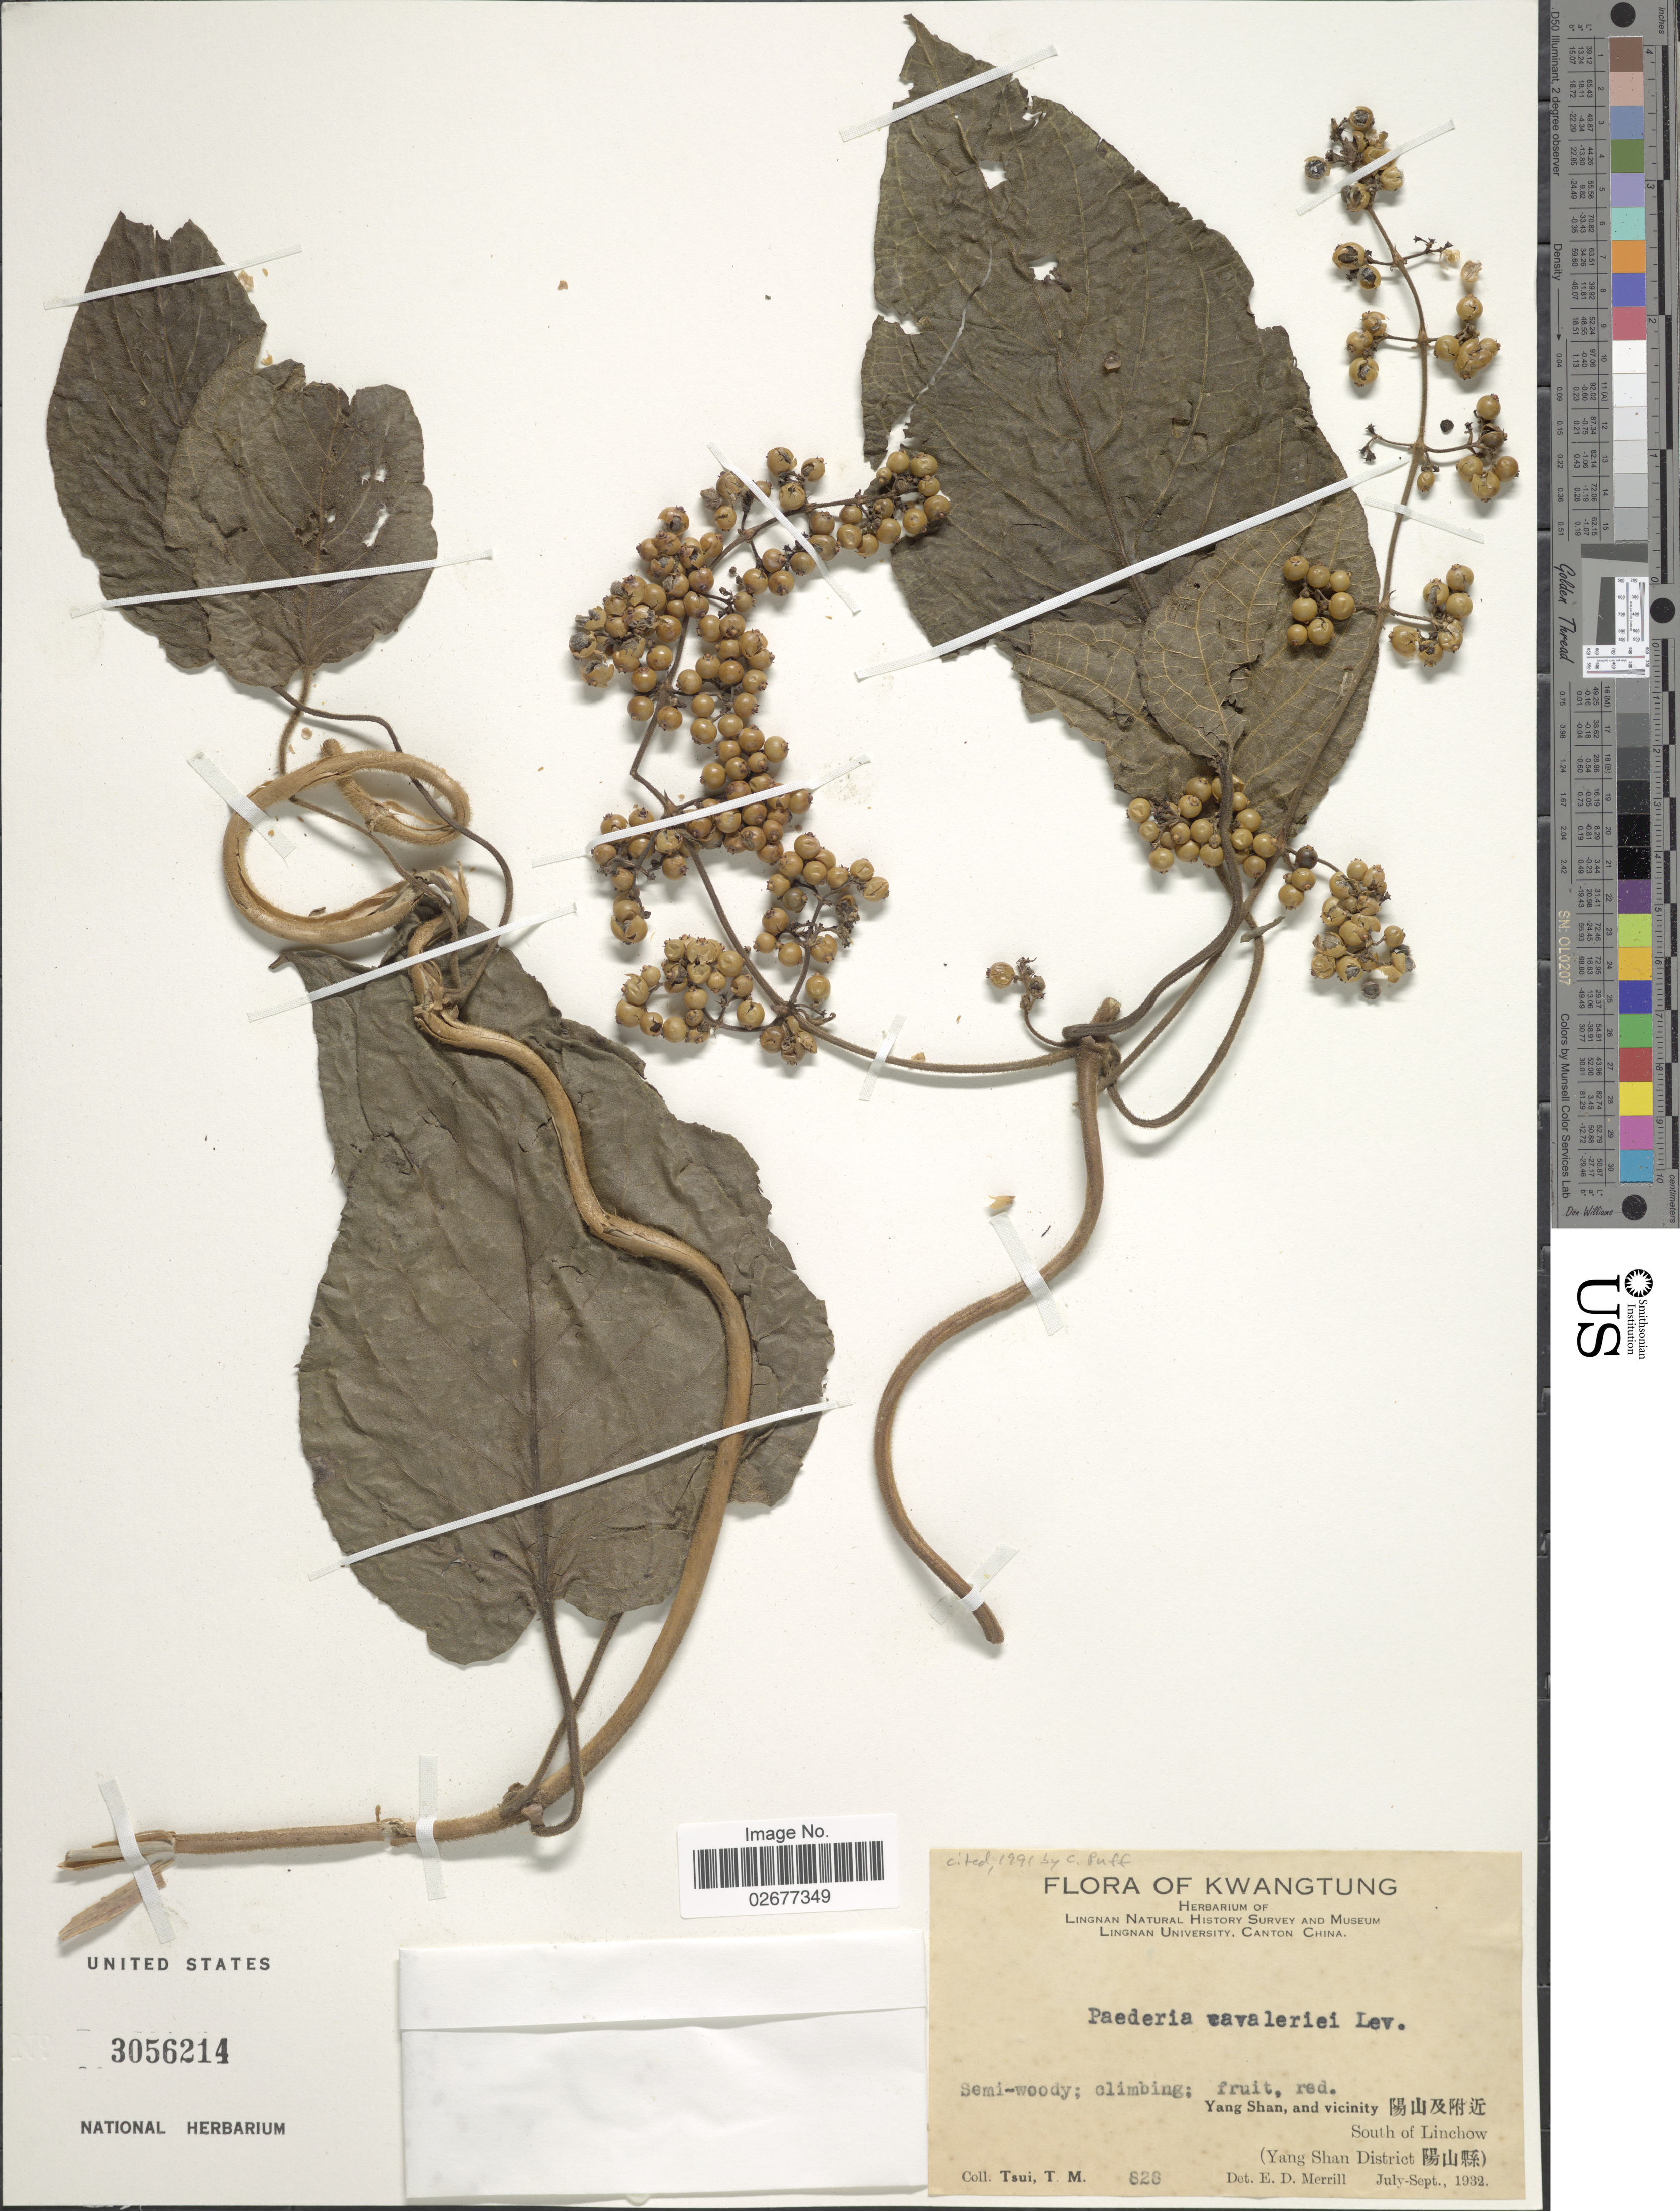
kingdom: Plantae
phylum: Tracheophyta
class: Magnoliopsida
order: Gentianales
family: Rubiaceae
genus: Paederia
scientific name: Paederia cavaleriei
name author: H. Lév.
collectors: T. Tsui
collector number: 828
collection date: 1932-07/1932-09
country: China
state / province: Guangdong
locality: Kwangtung, Yang Shan, and vicinity, South of Linchow, (Yang Shan District)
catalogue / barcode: US 3056214